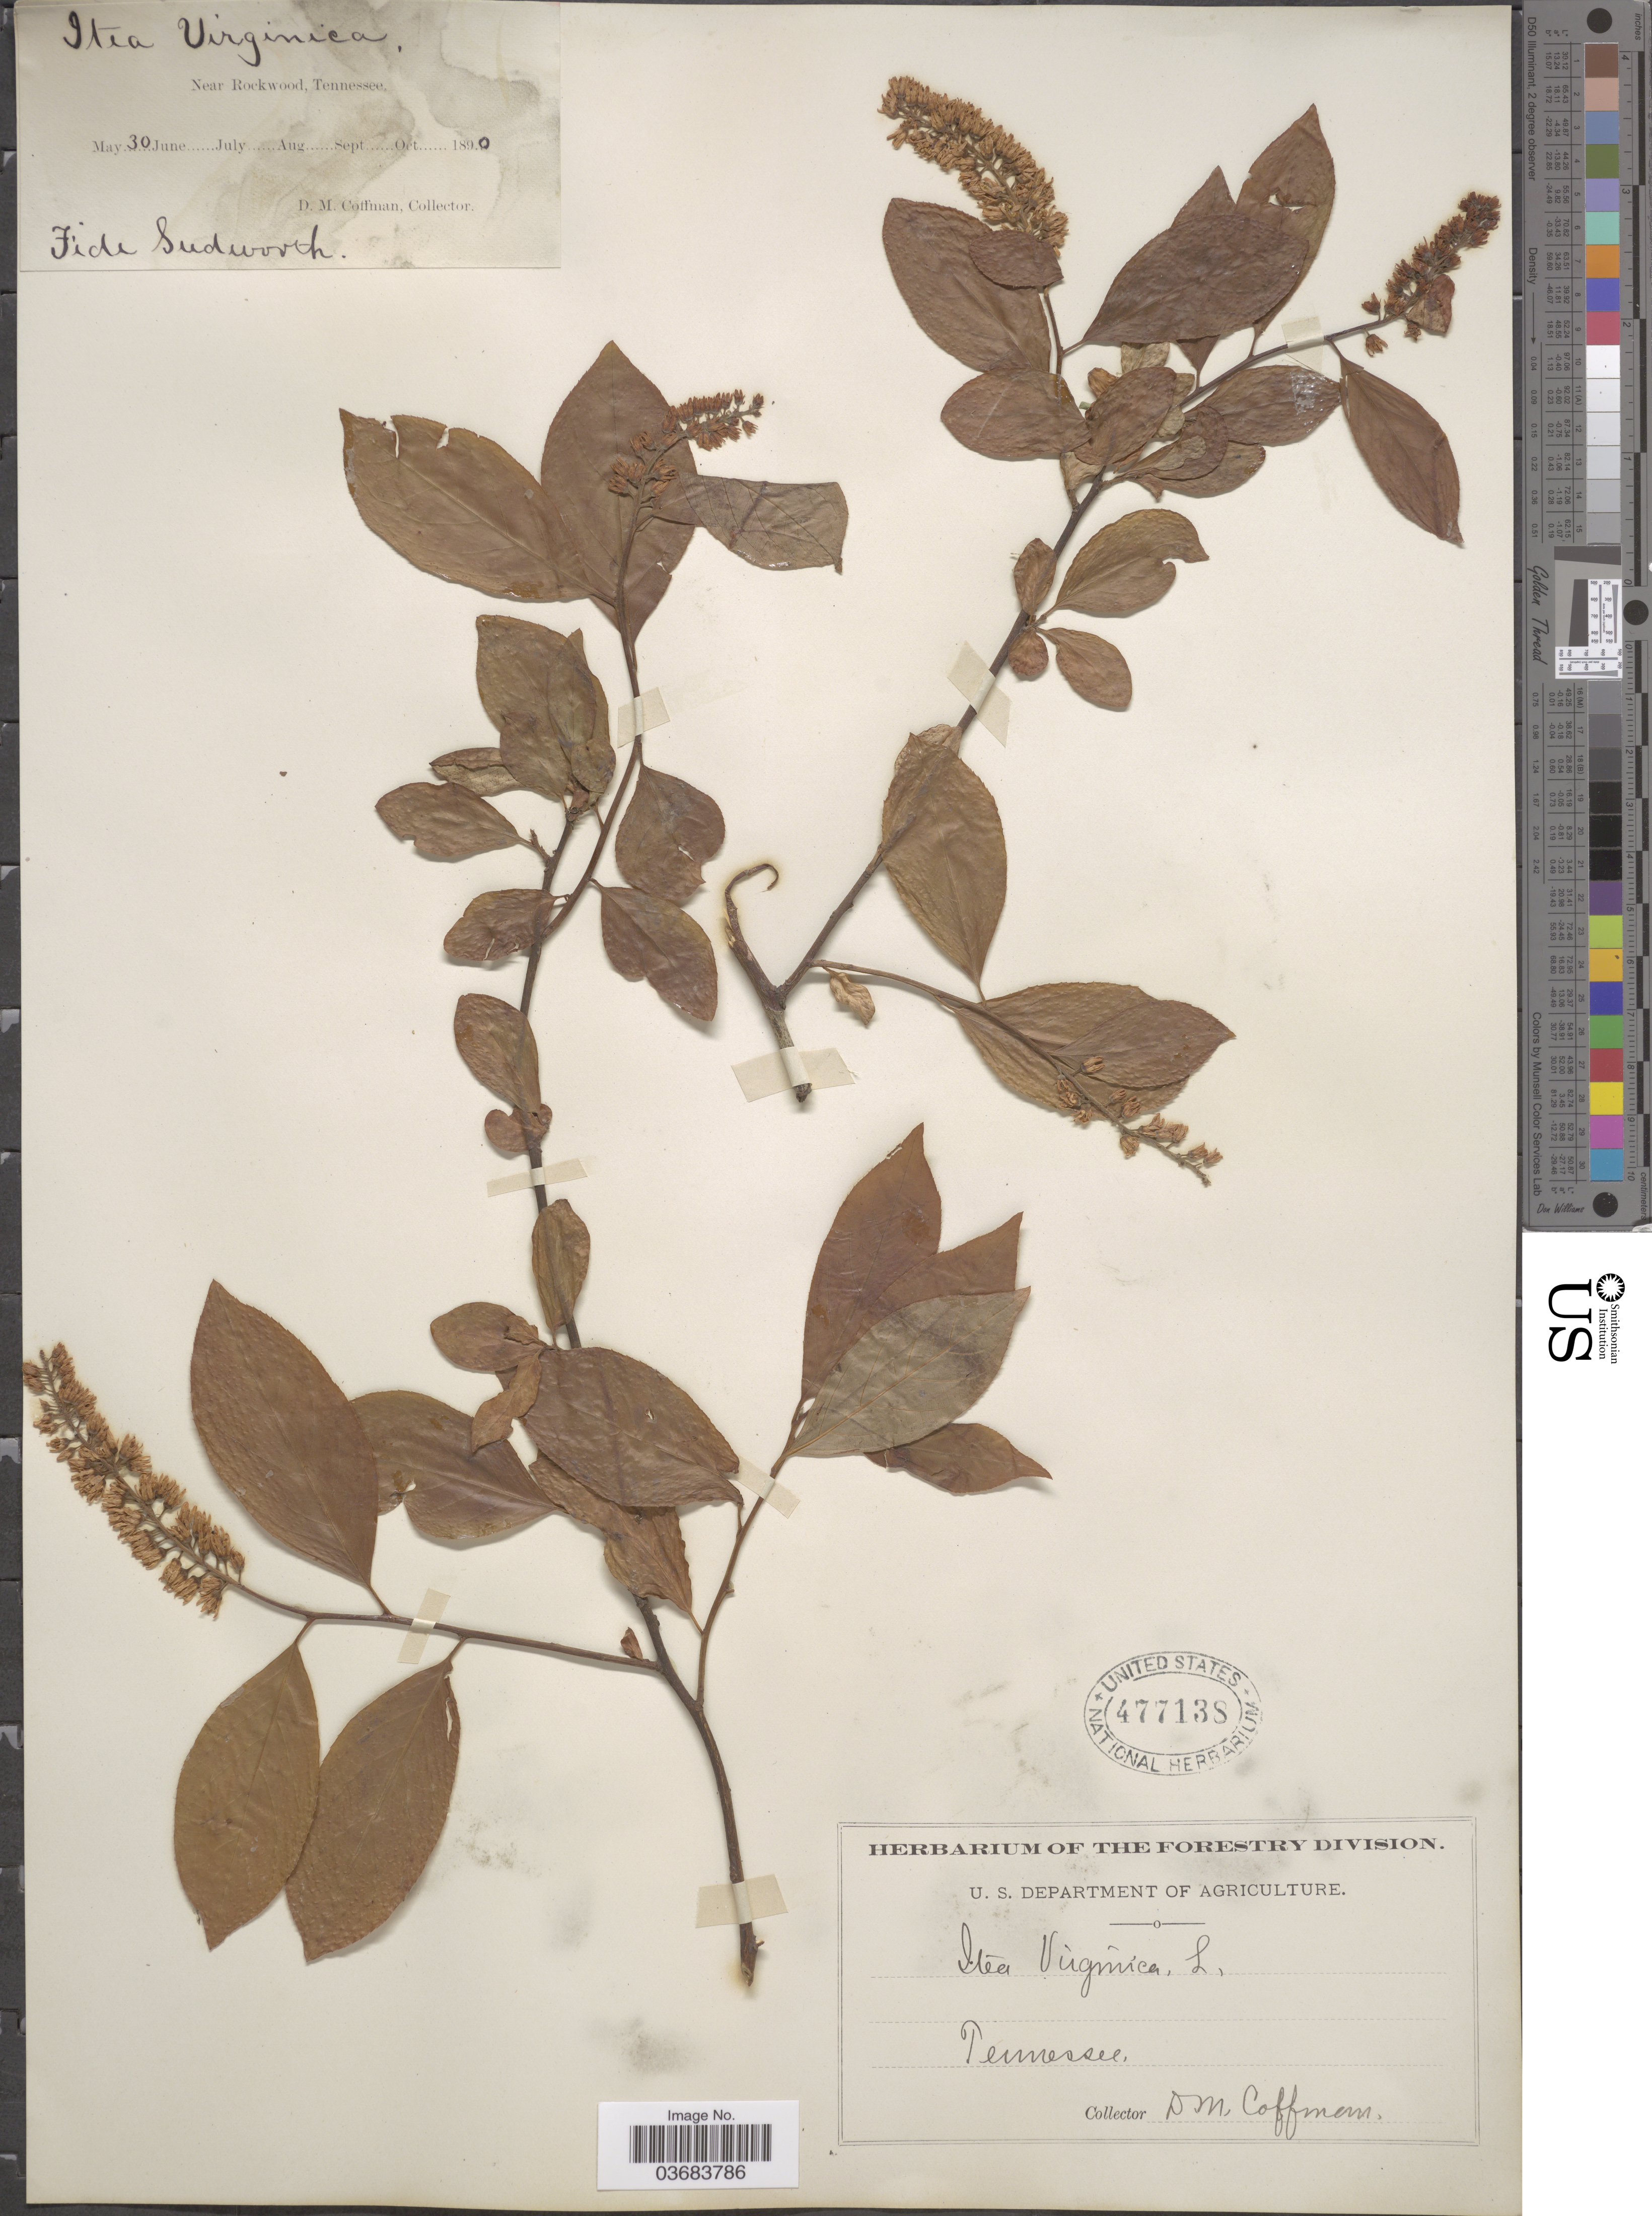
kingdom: Plantae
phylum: Tracheophyta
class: Magnoliopsida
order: Saxifragales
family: Iteaceae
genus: Itea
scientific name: Itea virginica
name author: L.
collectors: D. M. Coffman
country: United States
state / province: Tennessee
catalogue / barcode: US 477138